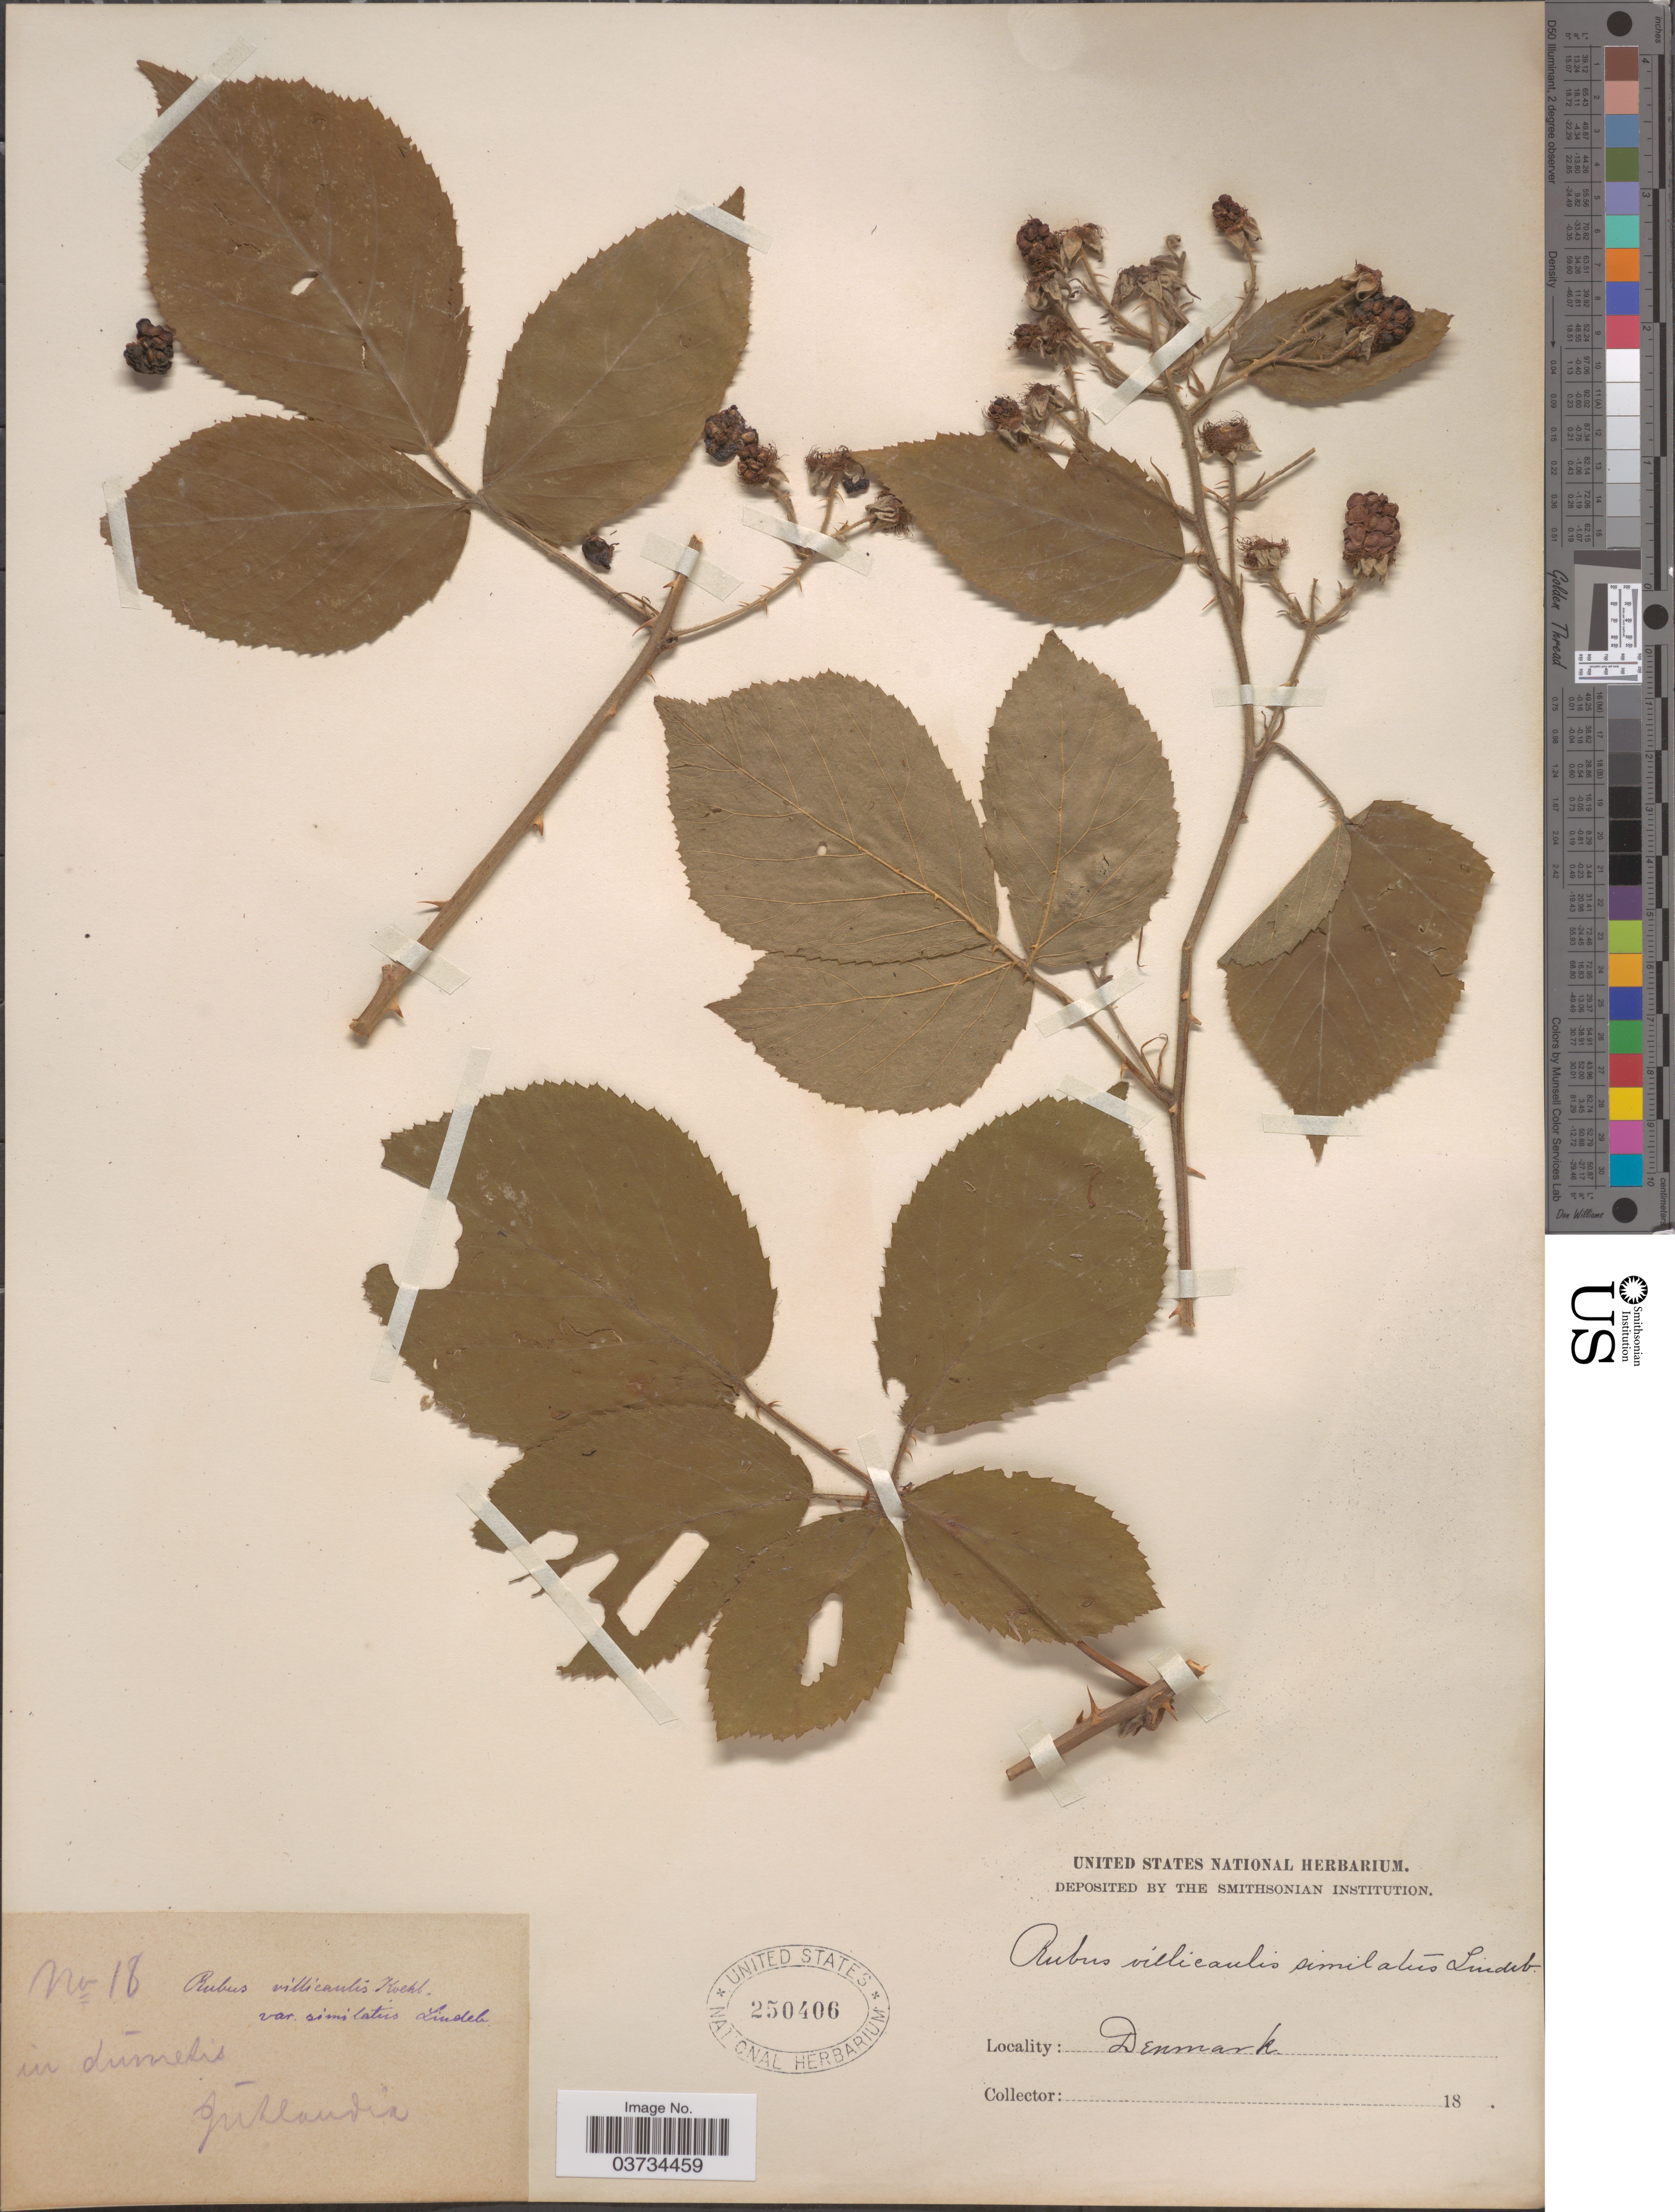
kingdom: Plantae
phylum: Tracheophyta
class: Magnoliopsida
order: Rosales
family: Rosaceae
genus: Rubus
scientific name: Rubus gracilis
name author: Roxb.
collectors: ex herb. United States National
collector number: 18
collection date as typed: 18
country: Denmark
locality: Jútlandia.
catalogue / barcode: US 250406